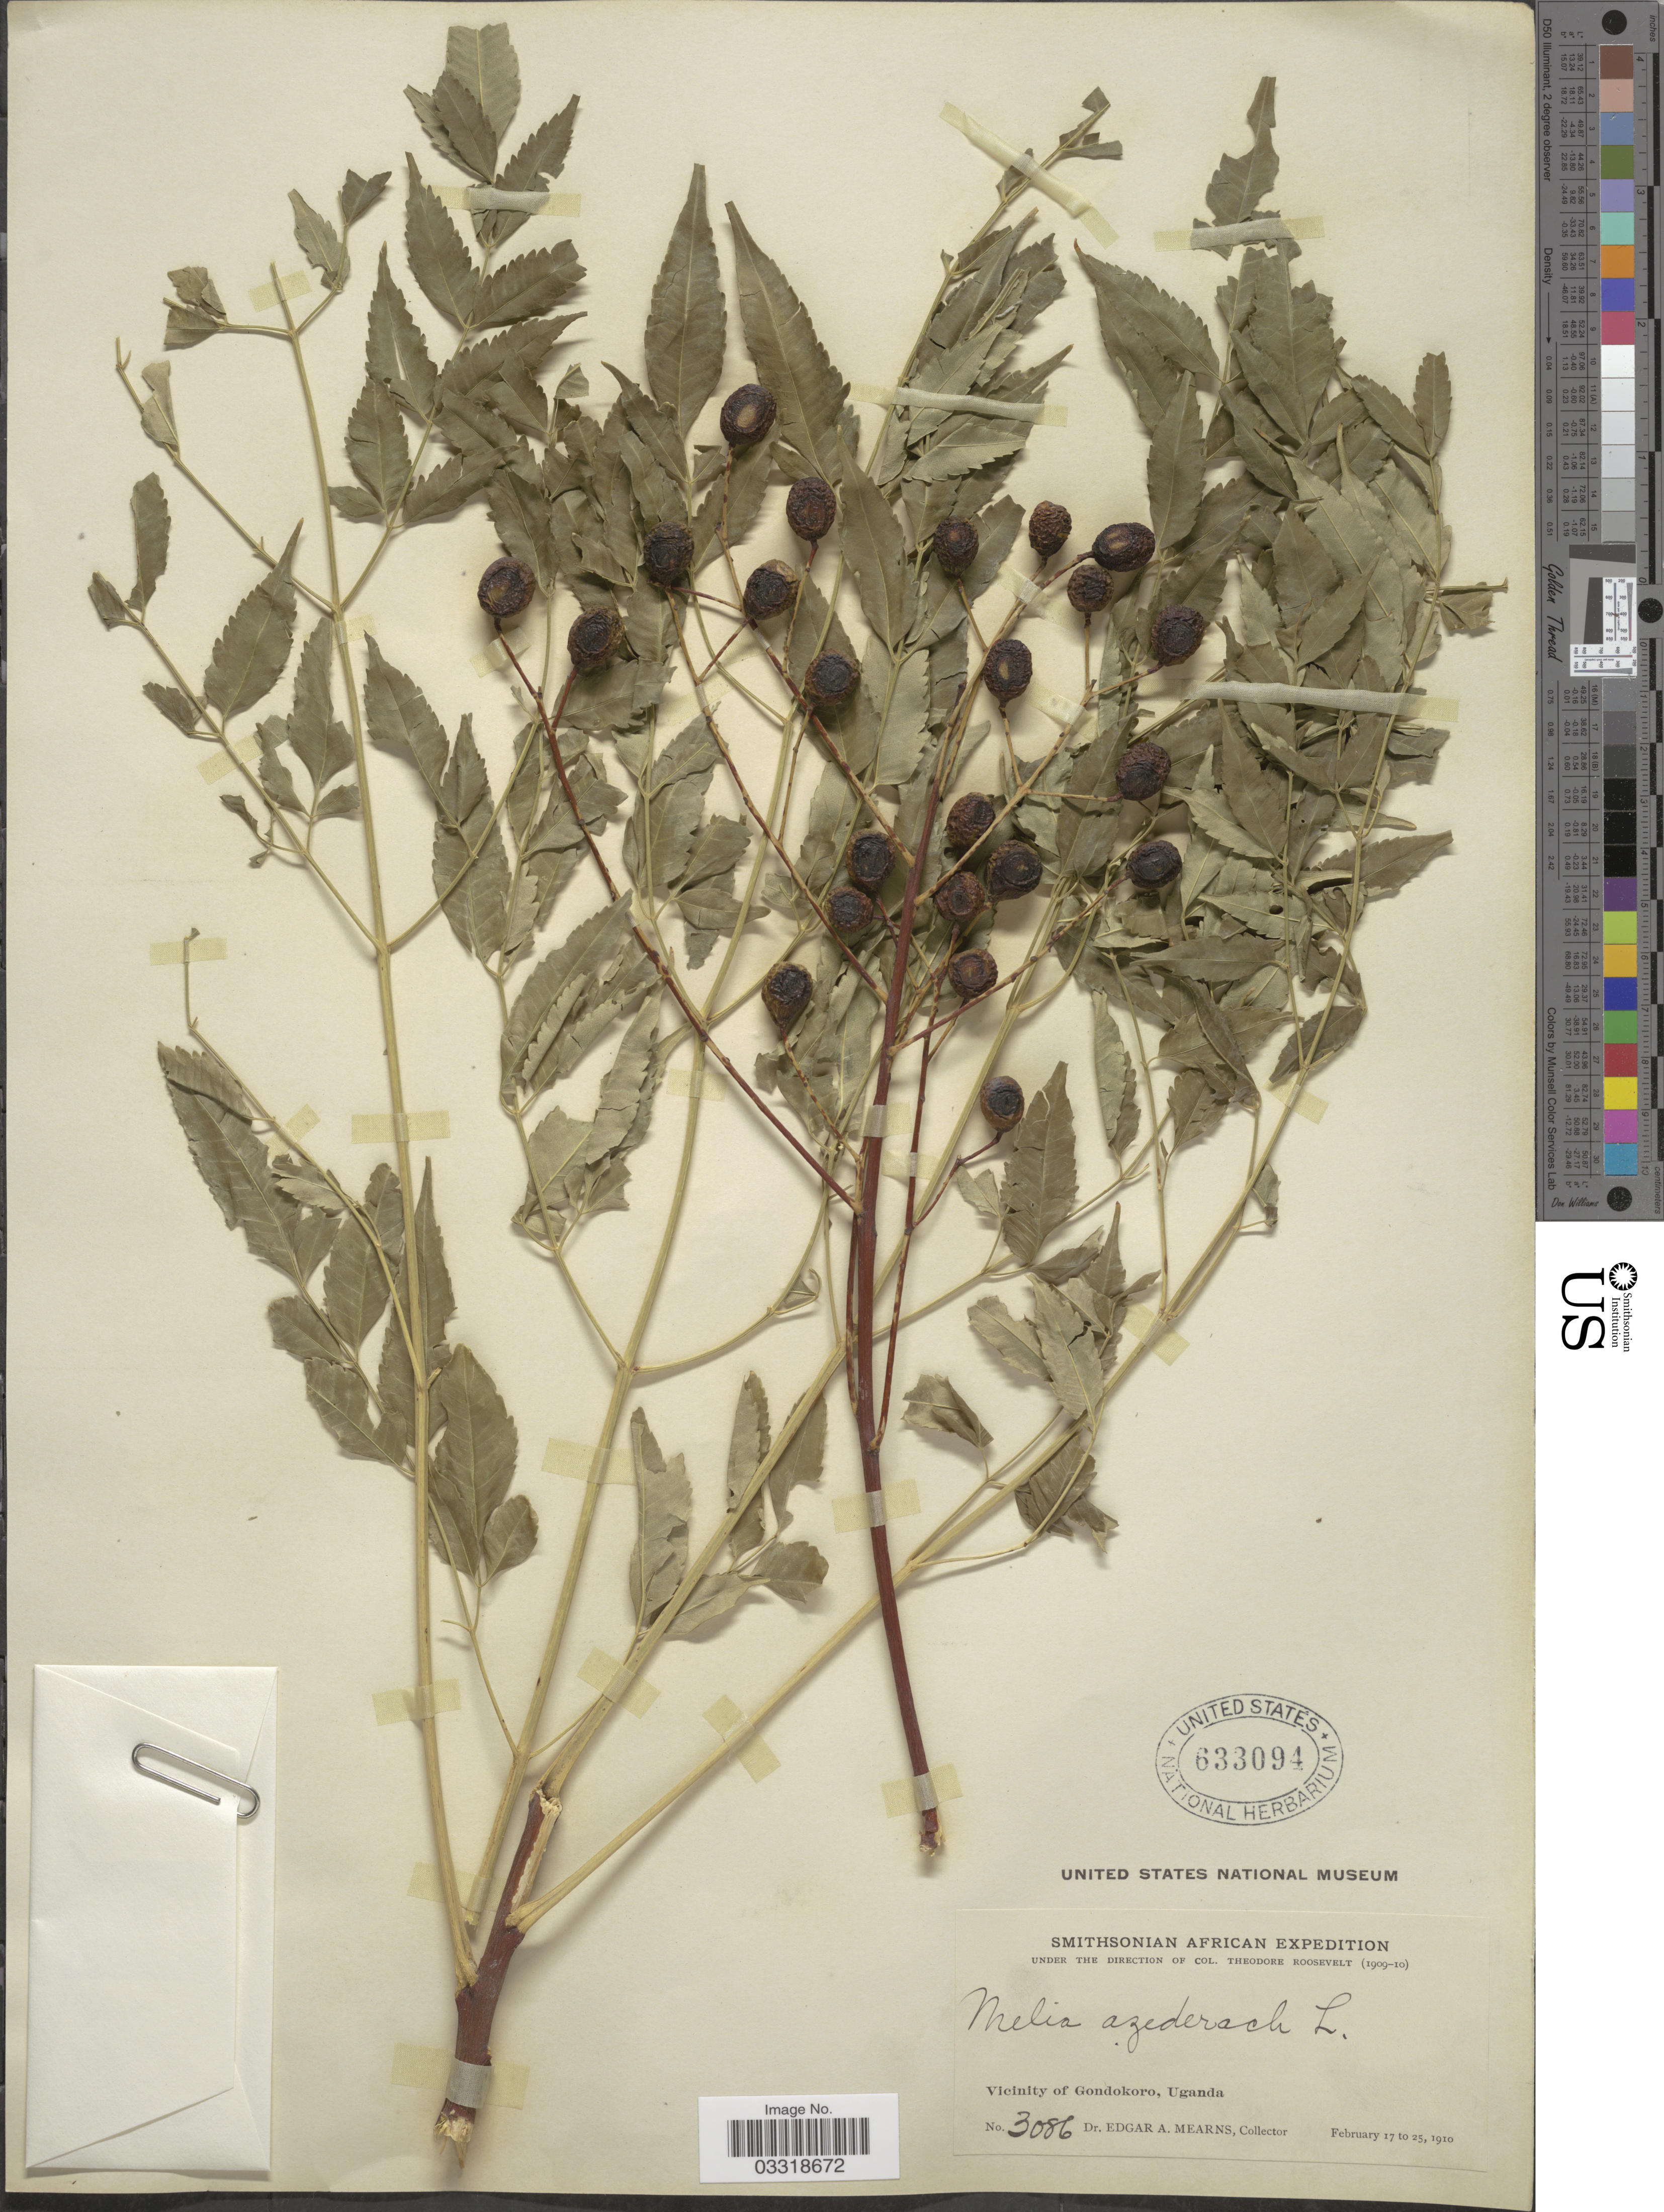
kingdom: Plantae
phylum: Tracheophyta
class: Magnoliopsida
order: Sapindales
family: Meliaceae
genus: Melia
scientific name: Melia azedarach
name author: L.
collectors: E. A. Mearns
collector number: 3086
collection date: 1910-02-17/1910-02-25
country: Uganda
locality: Vicinity of Gondokoro.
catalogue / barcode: US 633094